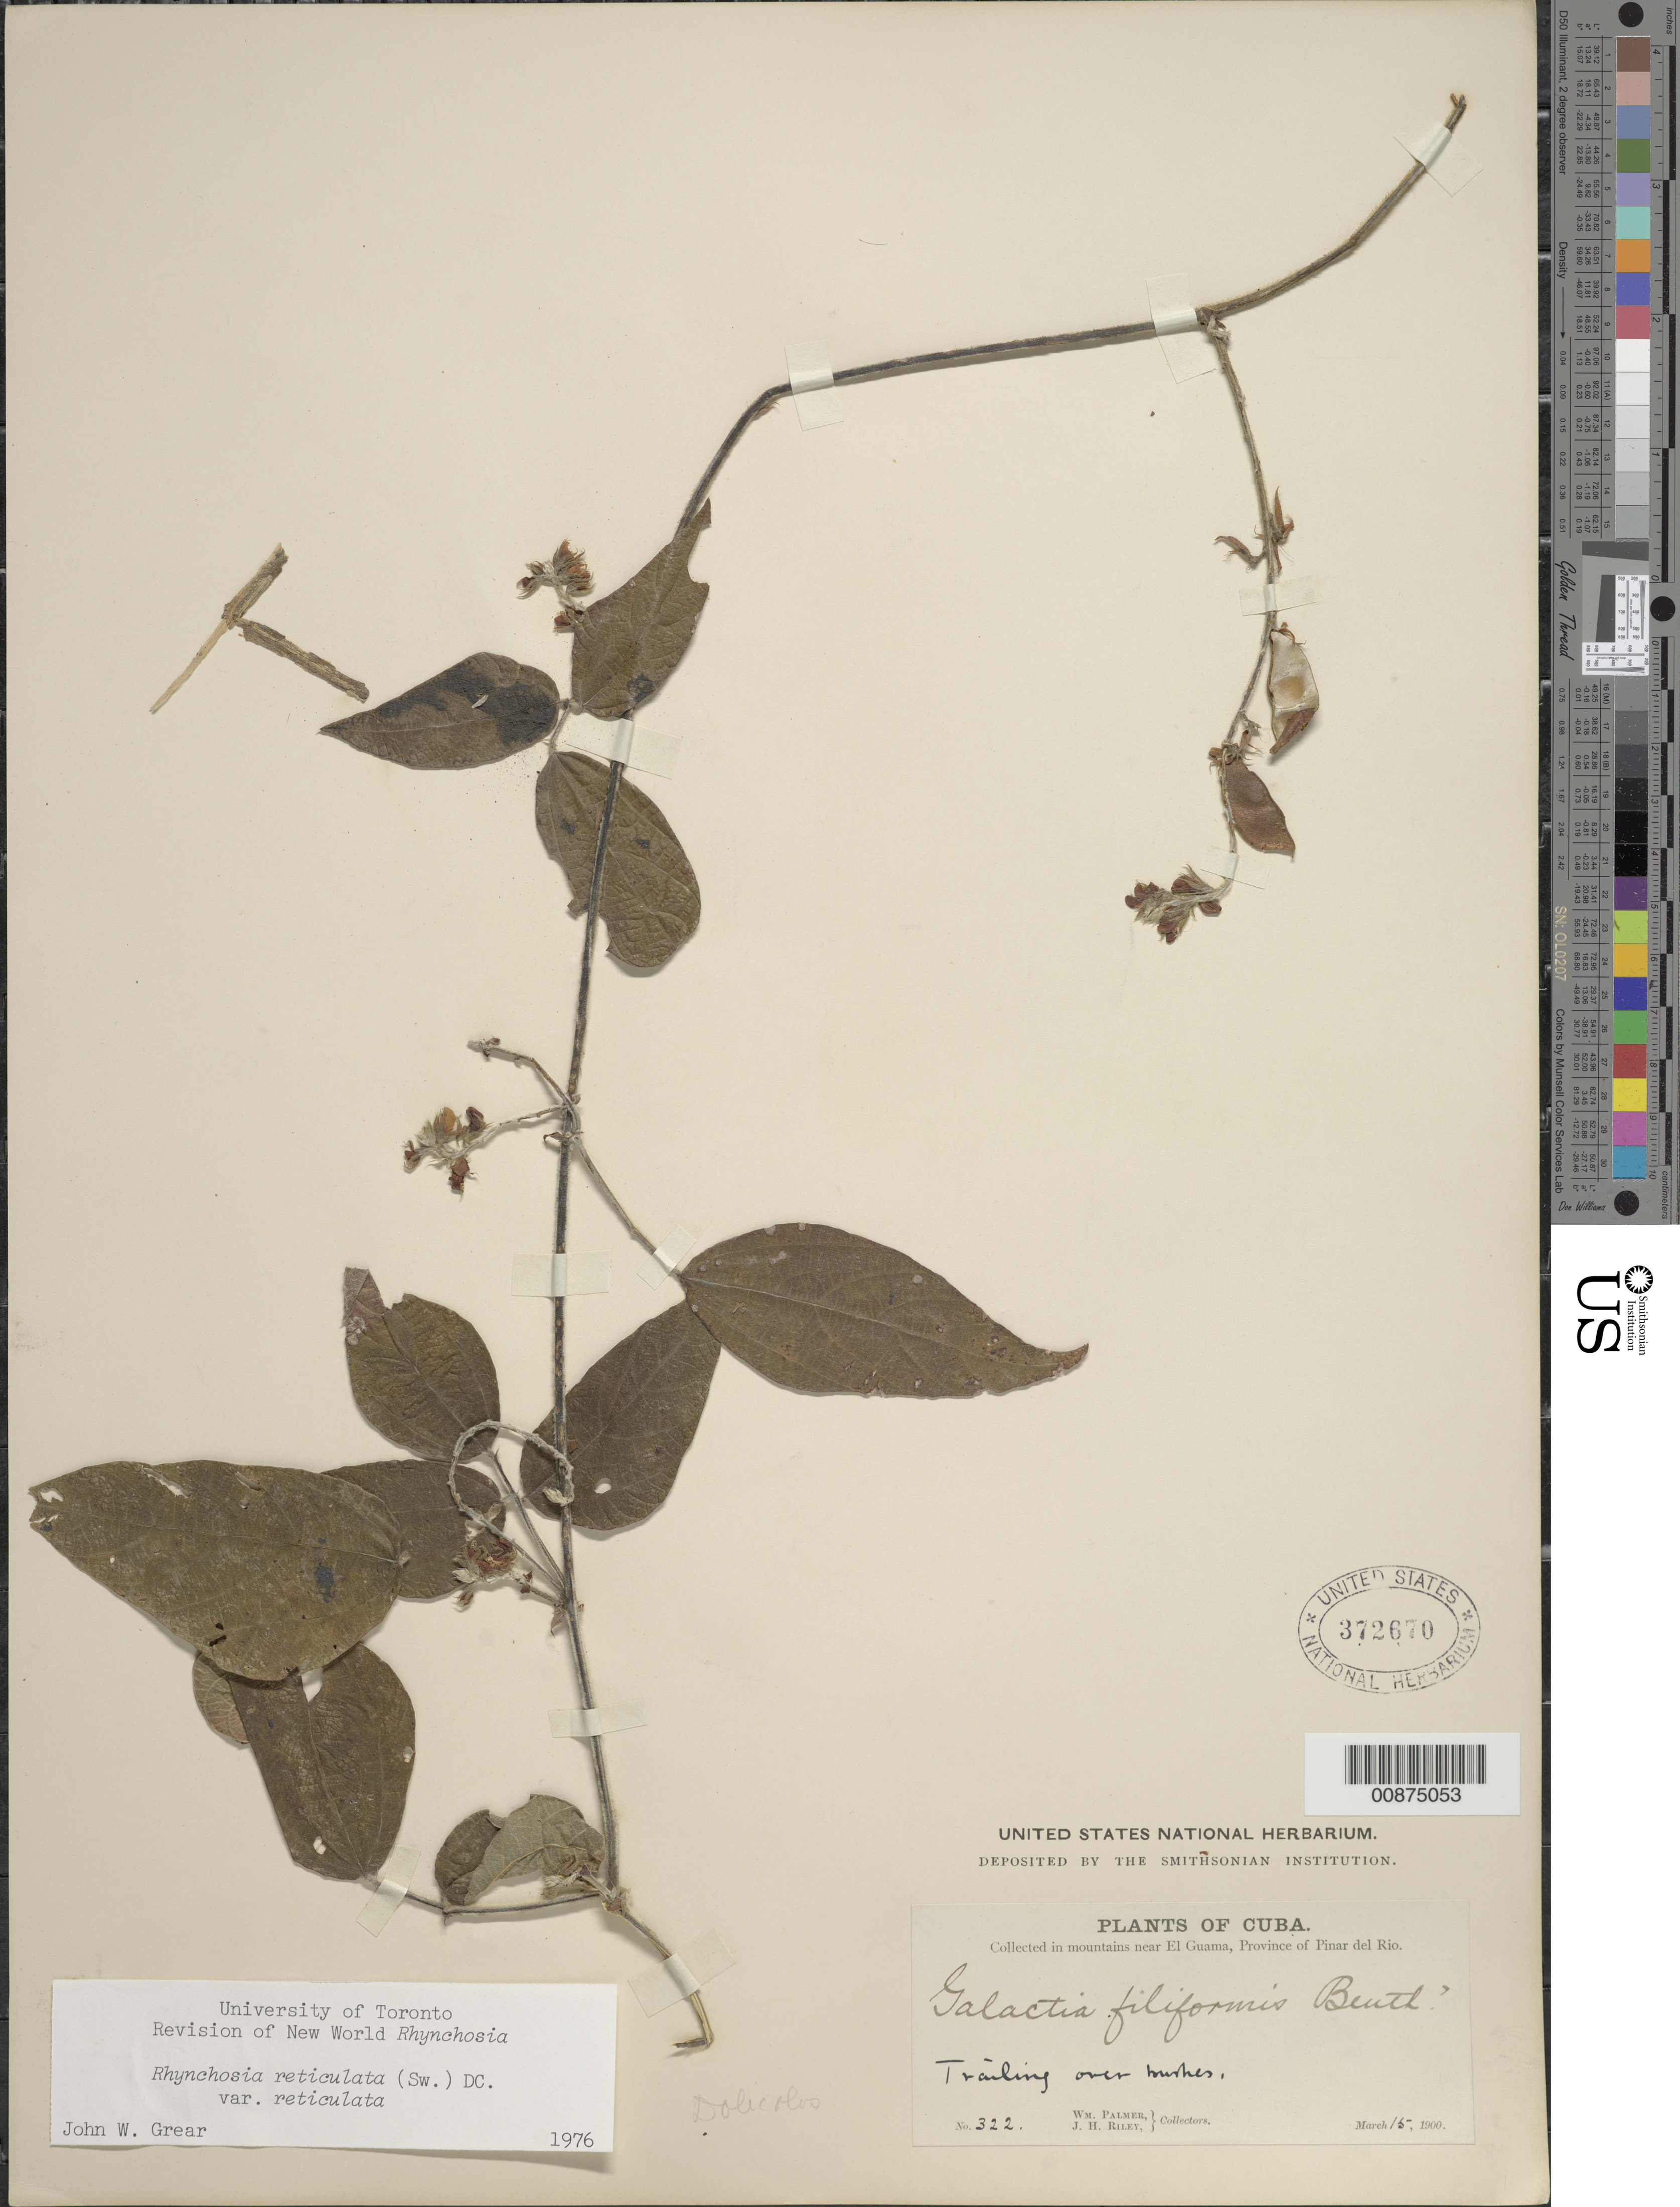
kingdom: Plantae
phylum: Tracheophyta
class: Magnoliopsida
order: Fabales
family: Fabaceae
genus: Rhynchosia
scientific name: Rhynchosia reticulata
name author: (Sw.) DC.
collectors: W. Palmer & J. H. Riley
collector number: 322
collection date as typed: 15 Mar 1900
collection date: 1900-03-15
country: Cuba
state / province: Pinar del Rio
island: Cuba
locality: Mountains near El Guama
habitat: Trailing over bushes.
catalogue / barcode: US 372670